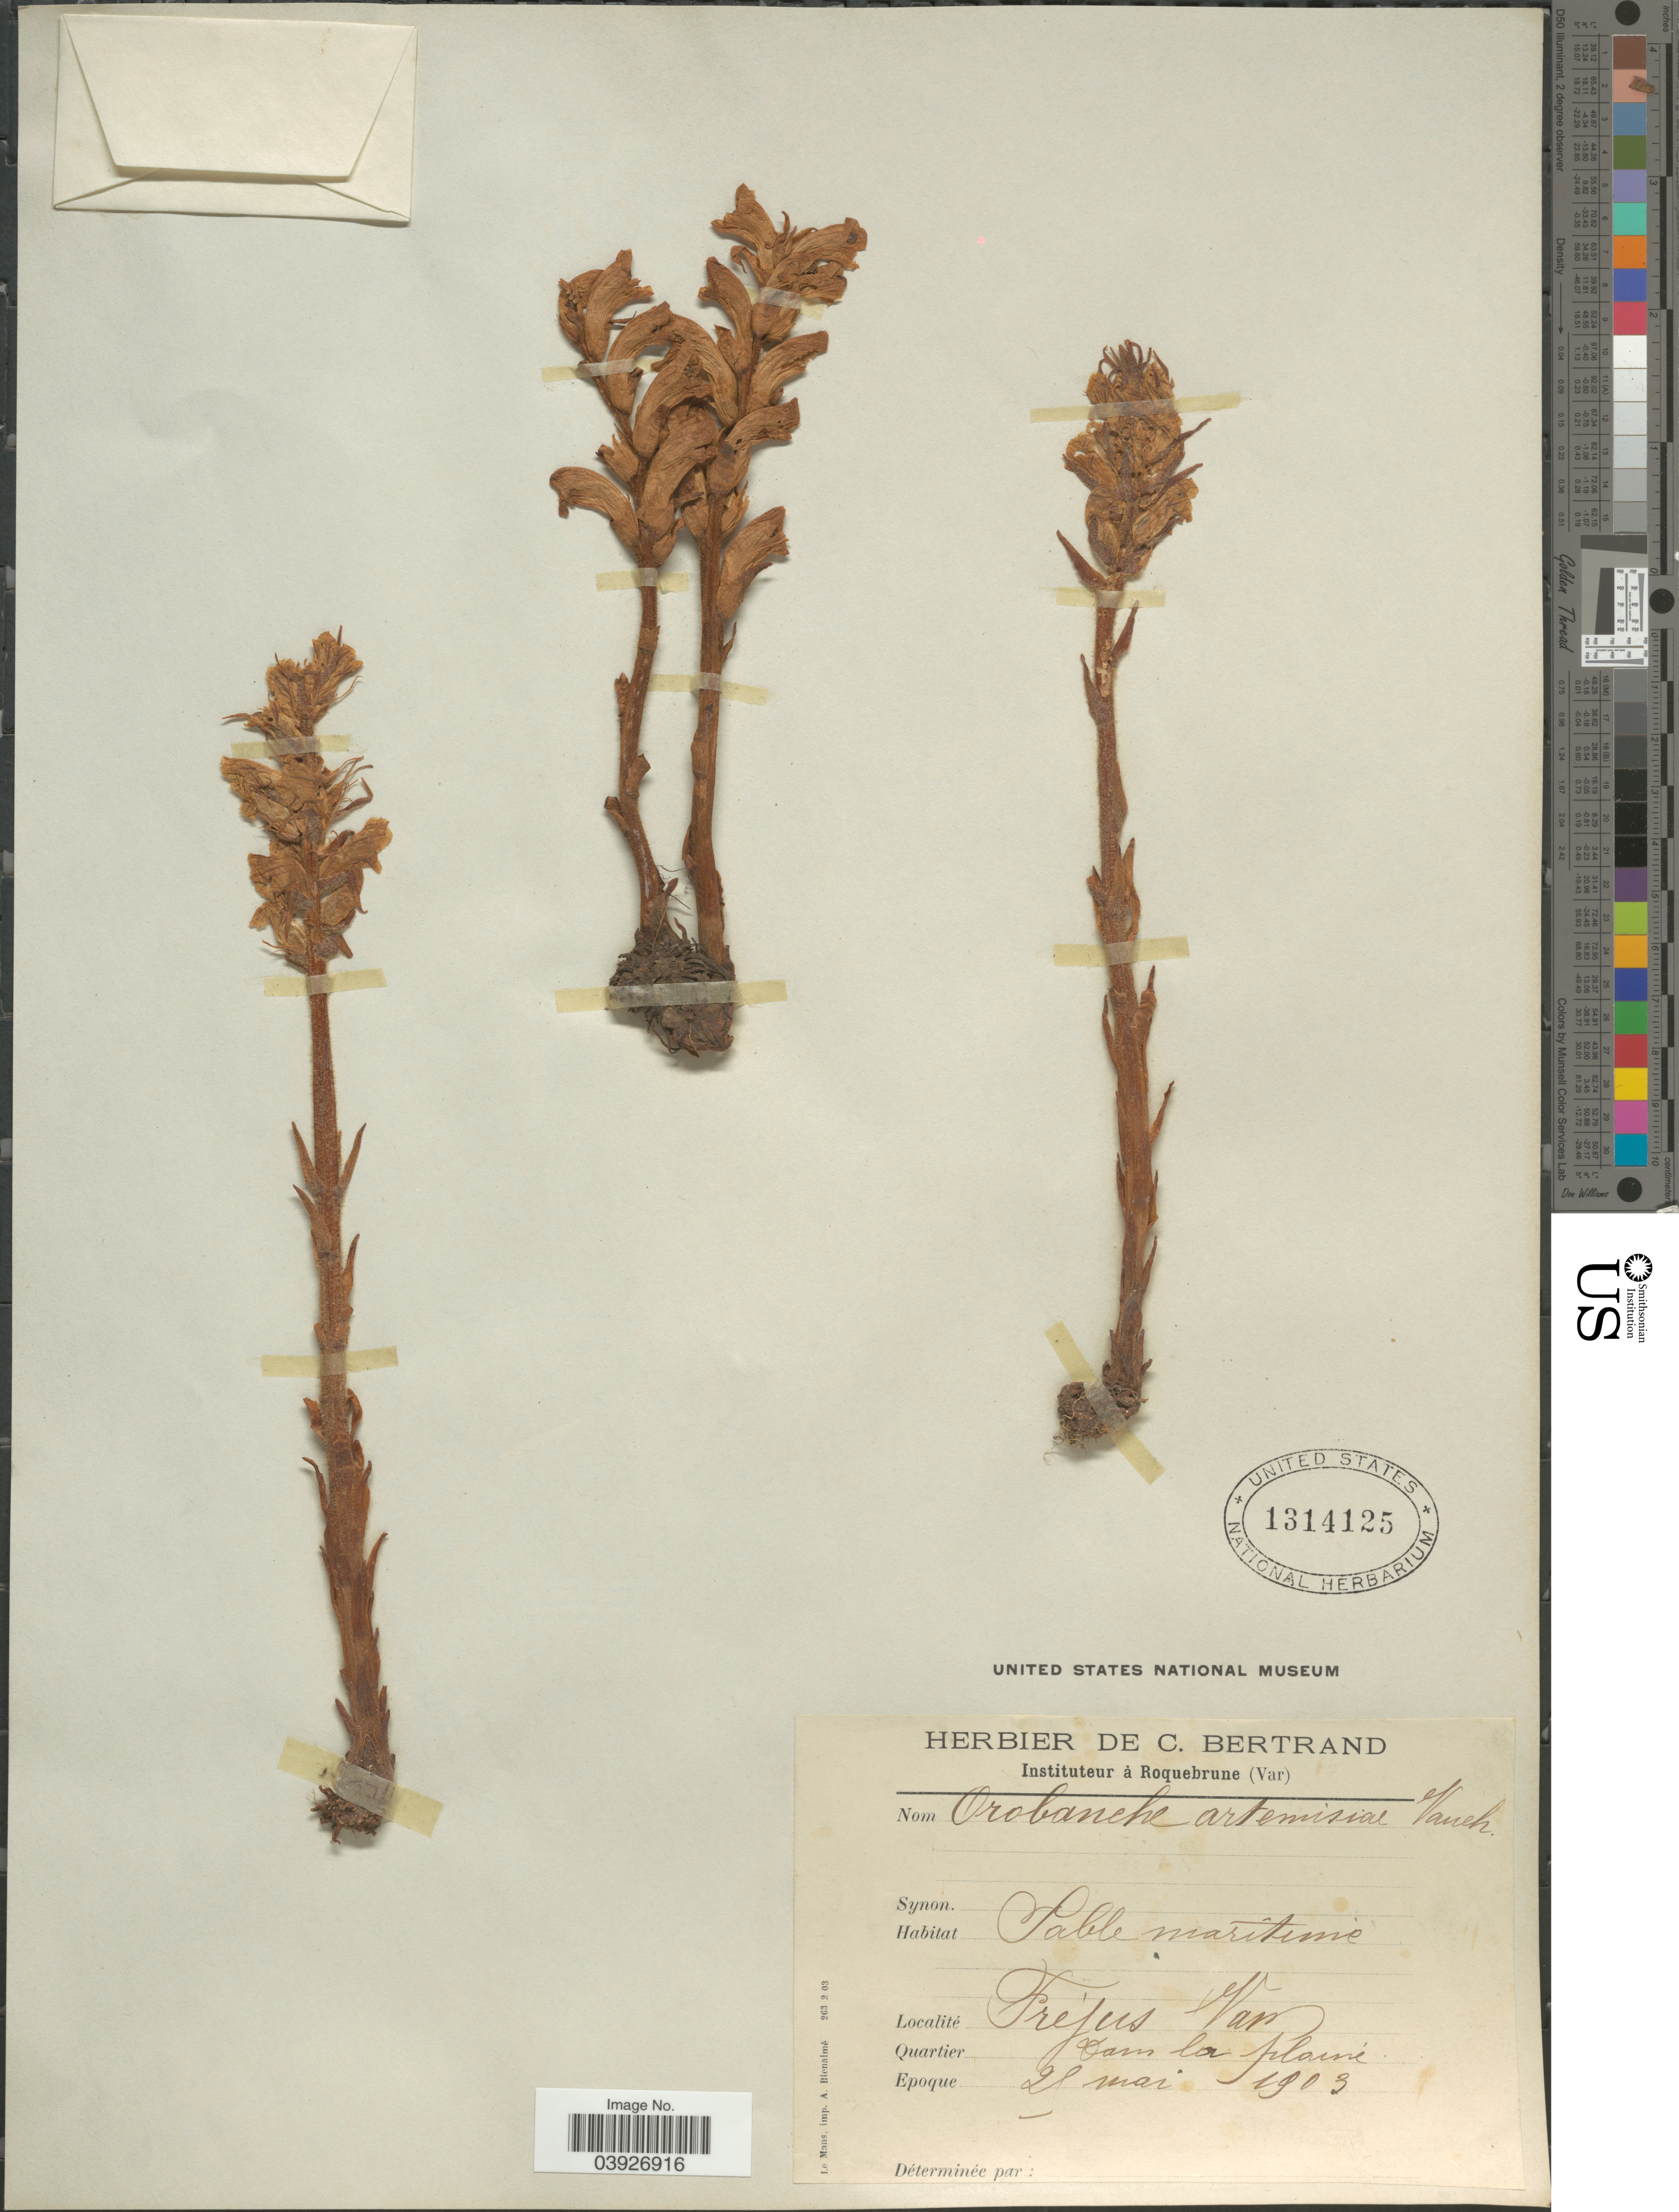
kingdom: Plantae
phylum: Tracheophyta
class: Magnoliopsida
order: Lamiales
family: Orobanchaceae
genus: Orobanche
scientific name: Orobanche artemisiae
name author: Gren.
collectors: Ex herb. C. Bertrand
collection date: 1903-05-20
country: France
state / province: Provence-Alpes-Côte d'Azur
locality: Fréjus Var.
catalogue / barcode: US 1314125